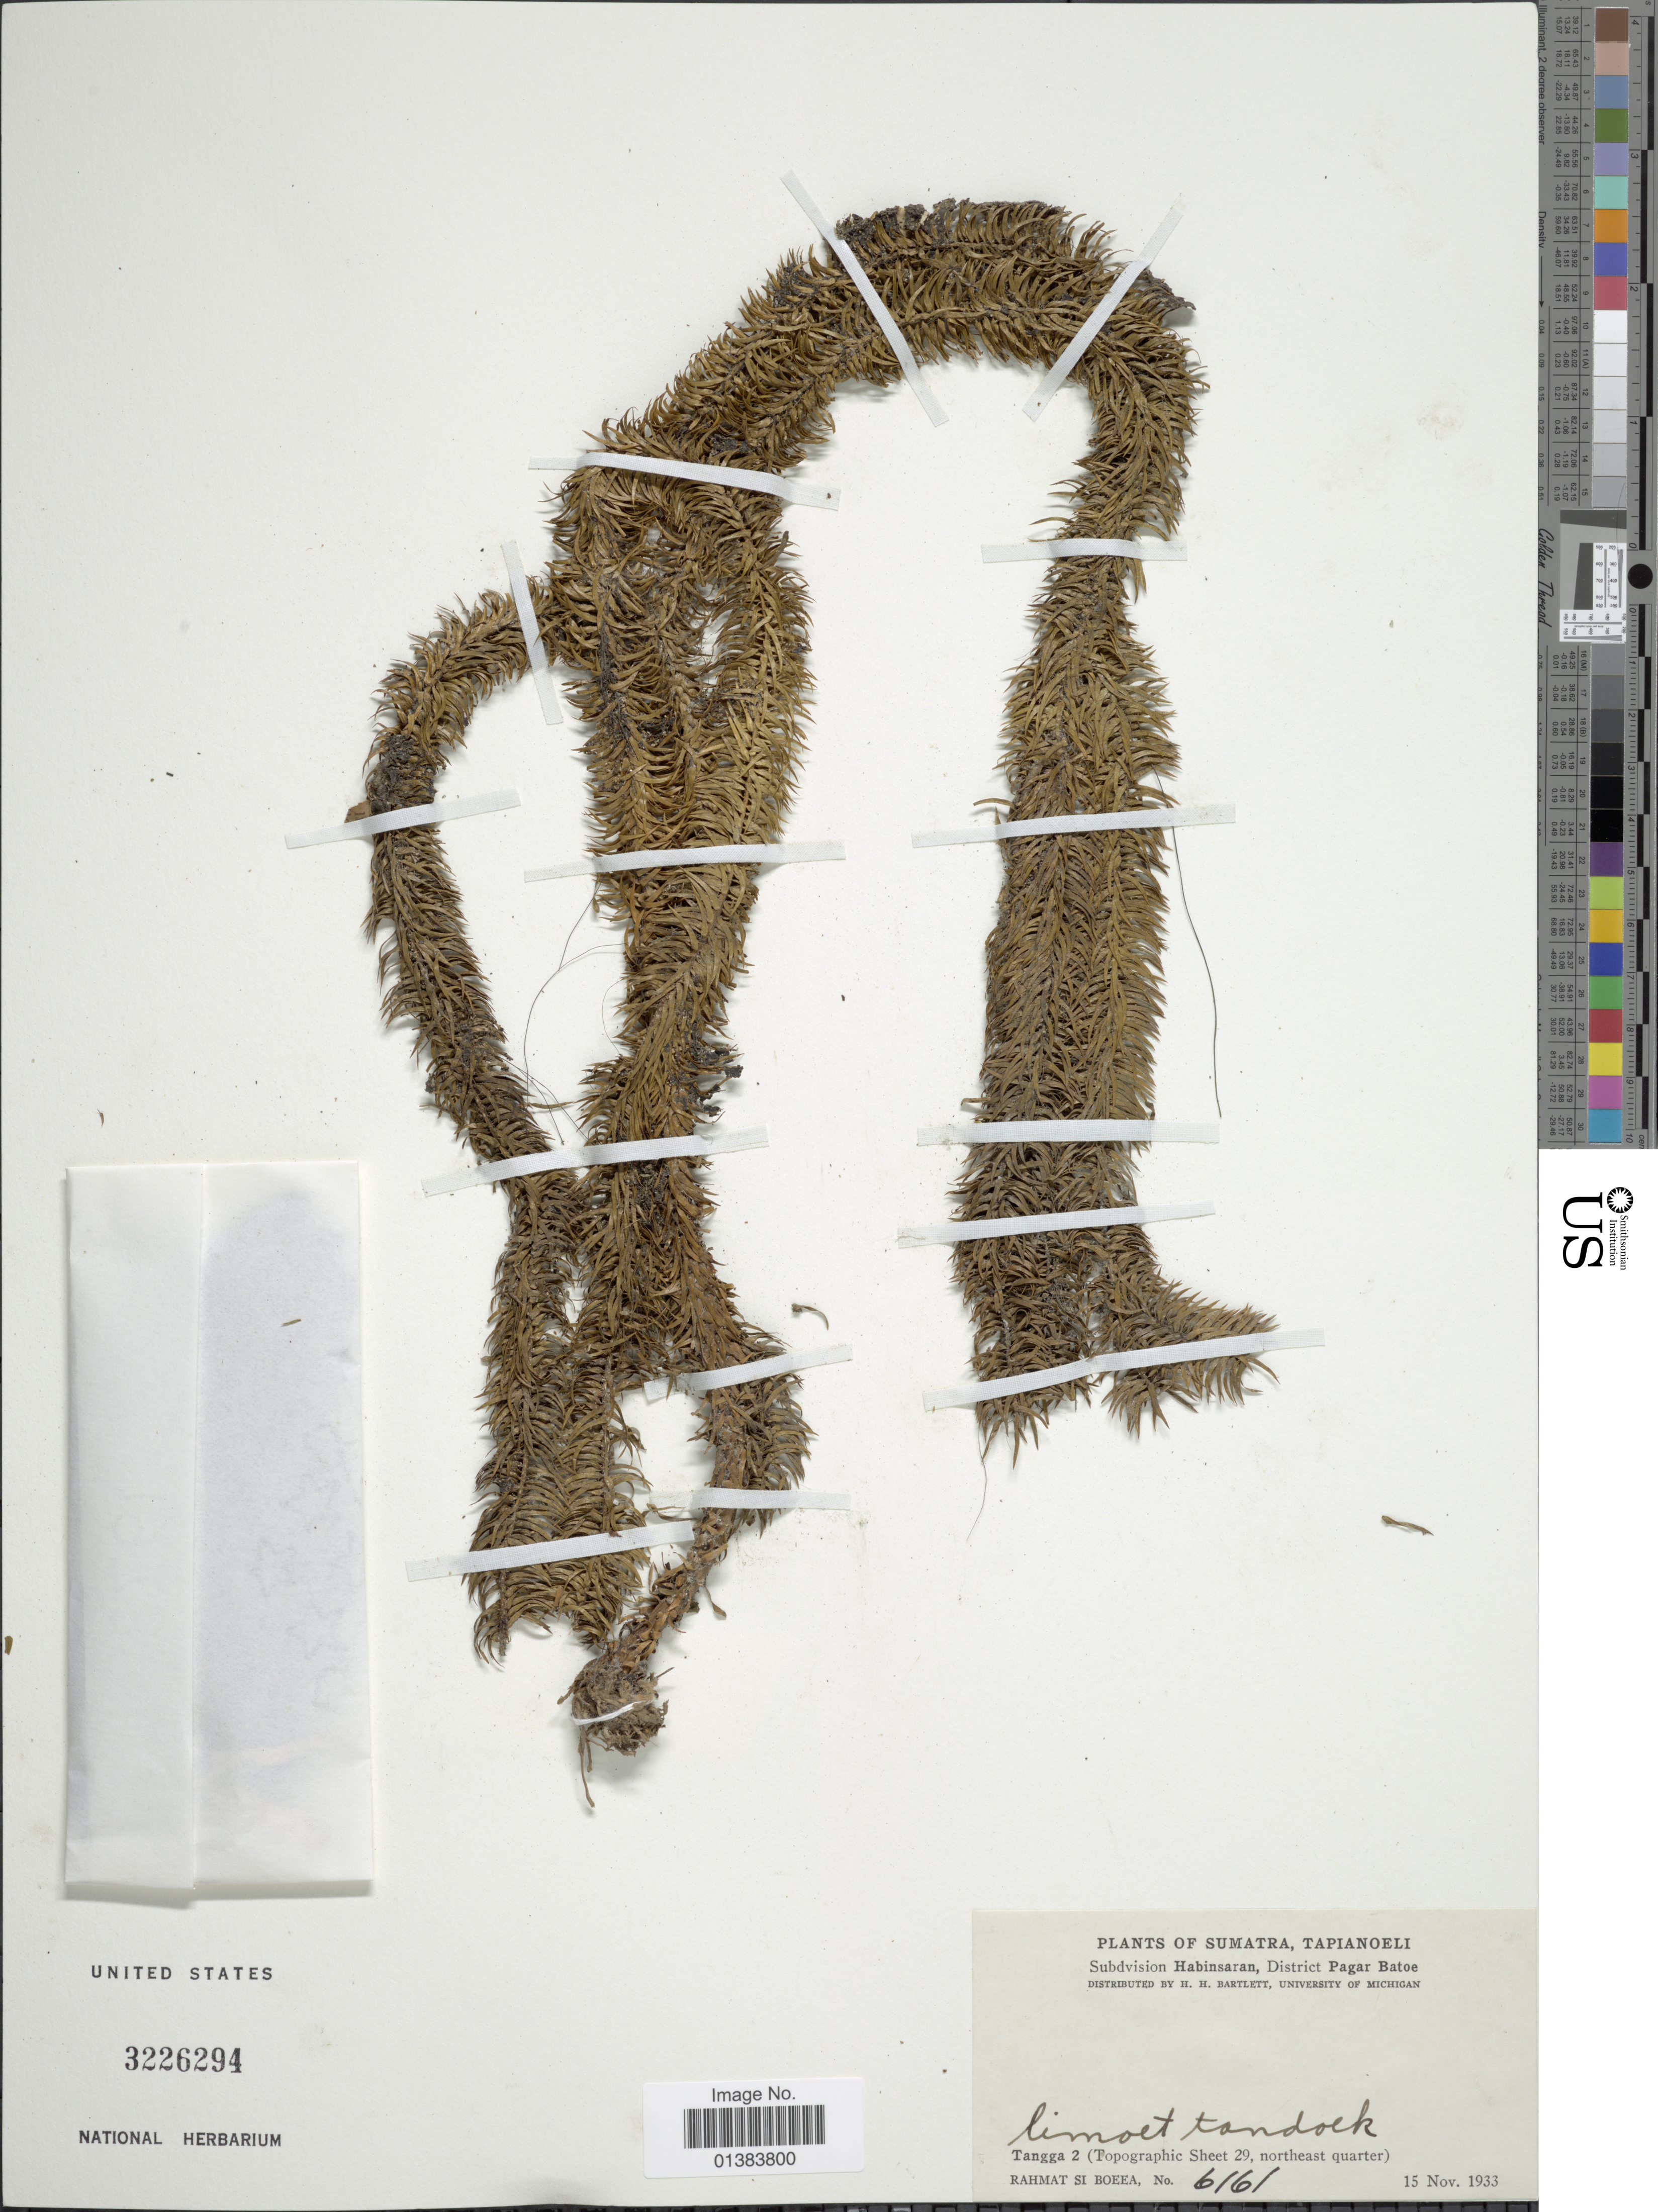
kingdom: Plantae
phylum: Tracheophyta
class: Lycopodiopsida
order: Lycopodiales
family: Lycopodiaceae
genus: Phlegmariurus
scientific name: Phlegmariurus squarrosus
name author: (G. Forst.) Á. Löve & D. Löve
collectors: Rahmat Si Boeea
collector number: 6161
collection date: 1933-11-15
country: Indonesia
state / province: Sumatra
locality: Tapianoeli, limoet tandoek, Tangga 2 (Topographic Sheet 29, northeast quarter)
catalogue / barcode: US 3226294